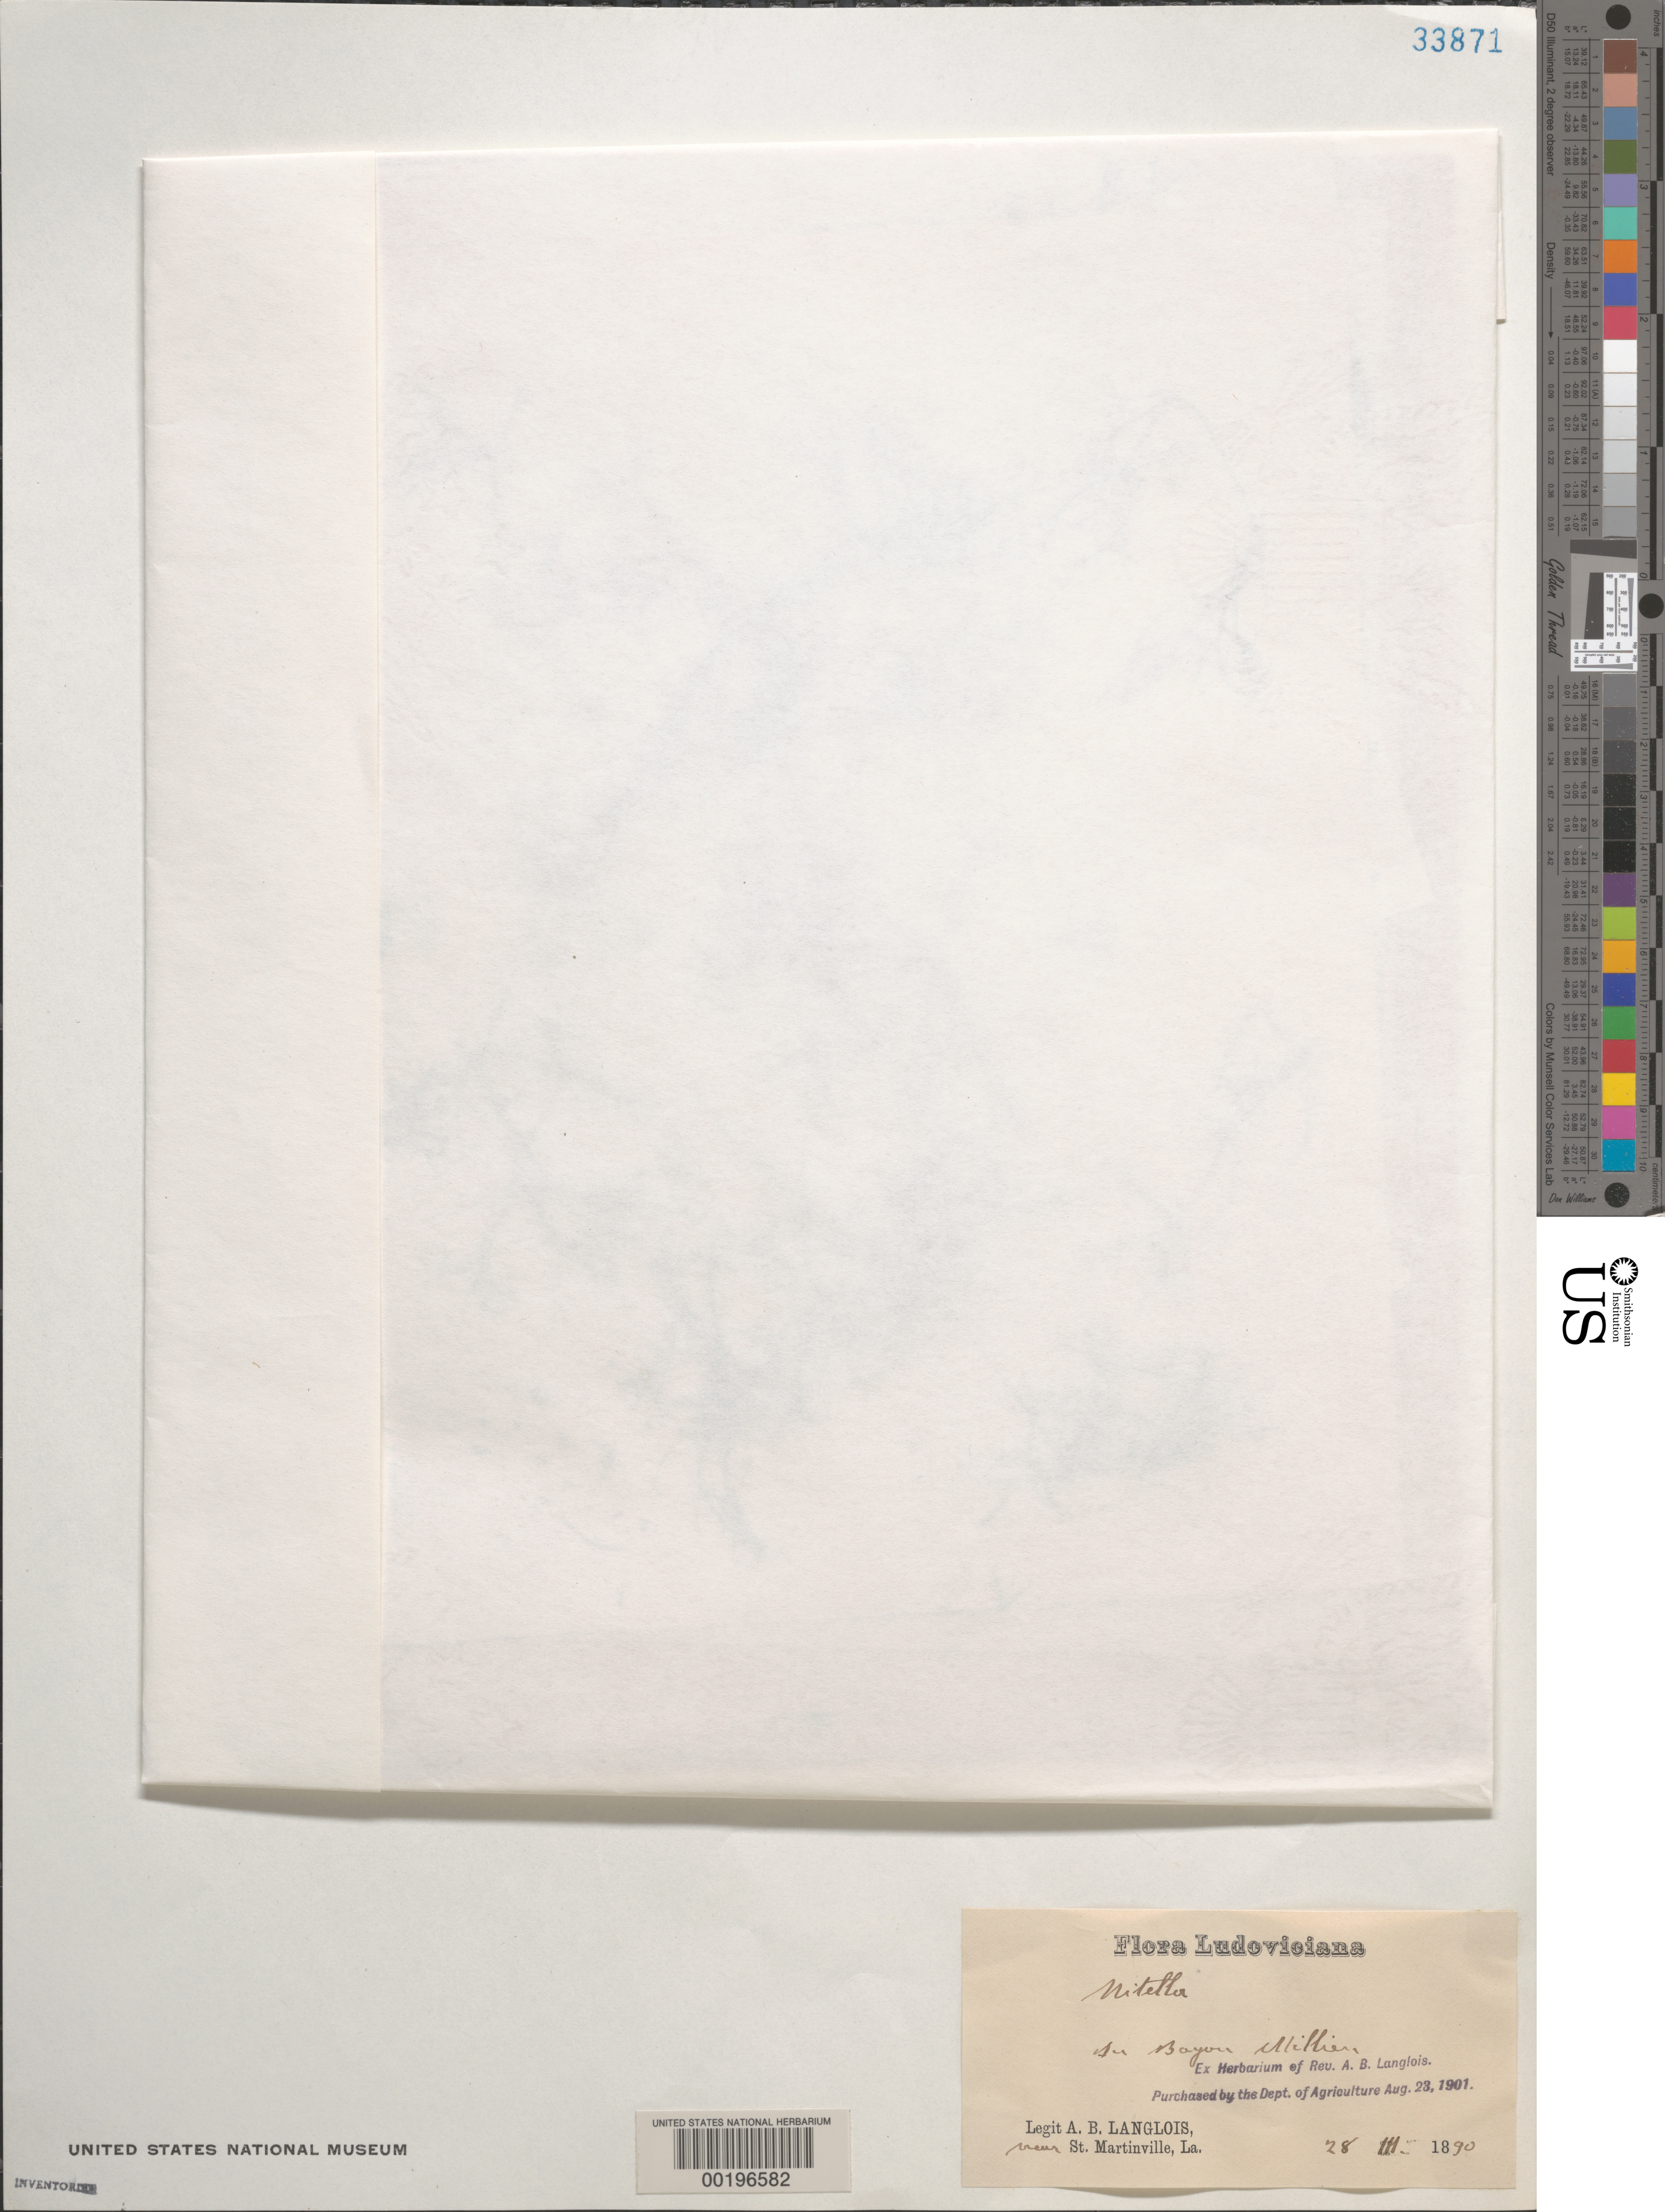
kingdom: Plantae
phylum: Charophyta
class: Charophyceae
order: Charales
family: Characeae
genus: Nitella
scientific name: Nitella sp.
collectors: A. B. Langlois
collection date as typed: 28 Mar 1890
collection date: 1890-03-28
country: United States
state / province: Louisiana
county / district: Saint Martin Parish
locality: Bayou Millieu, near St. Martinville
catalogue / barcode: US 33871